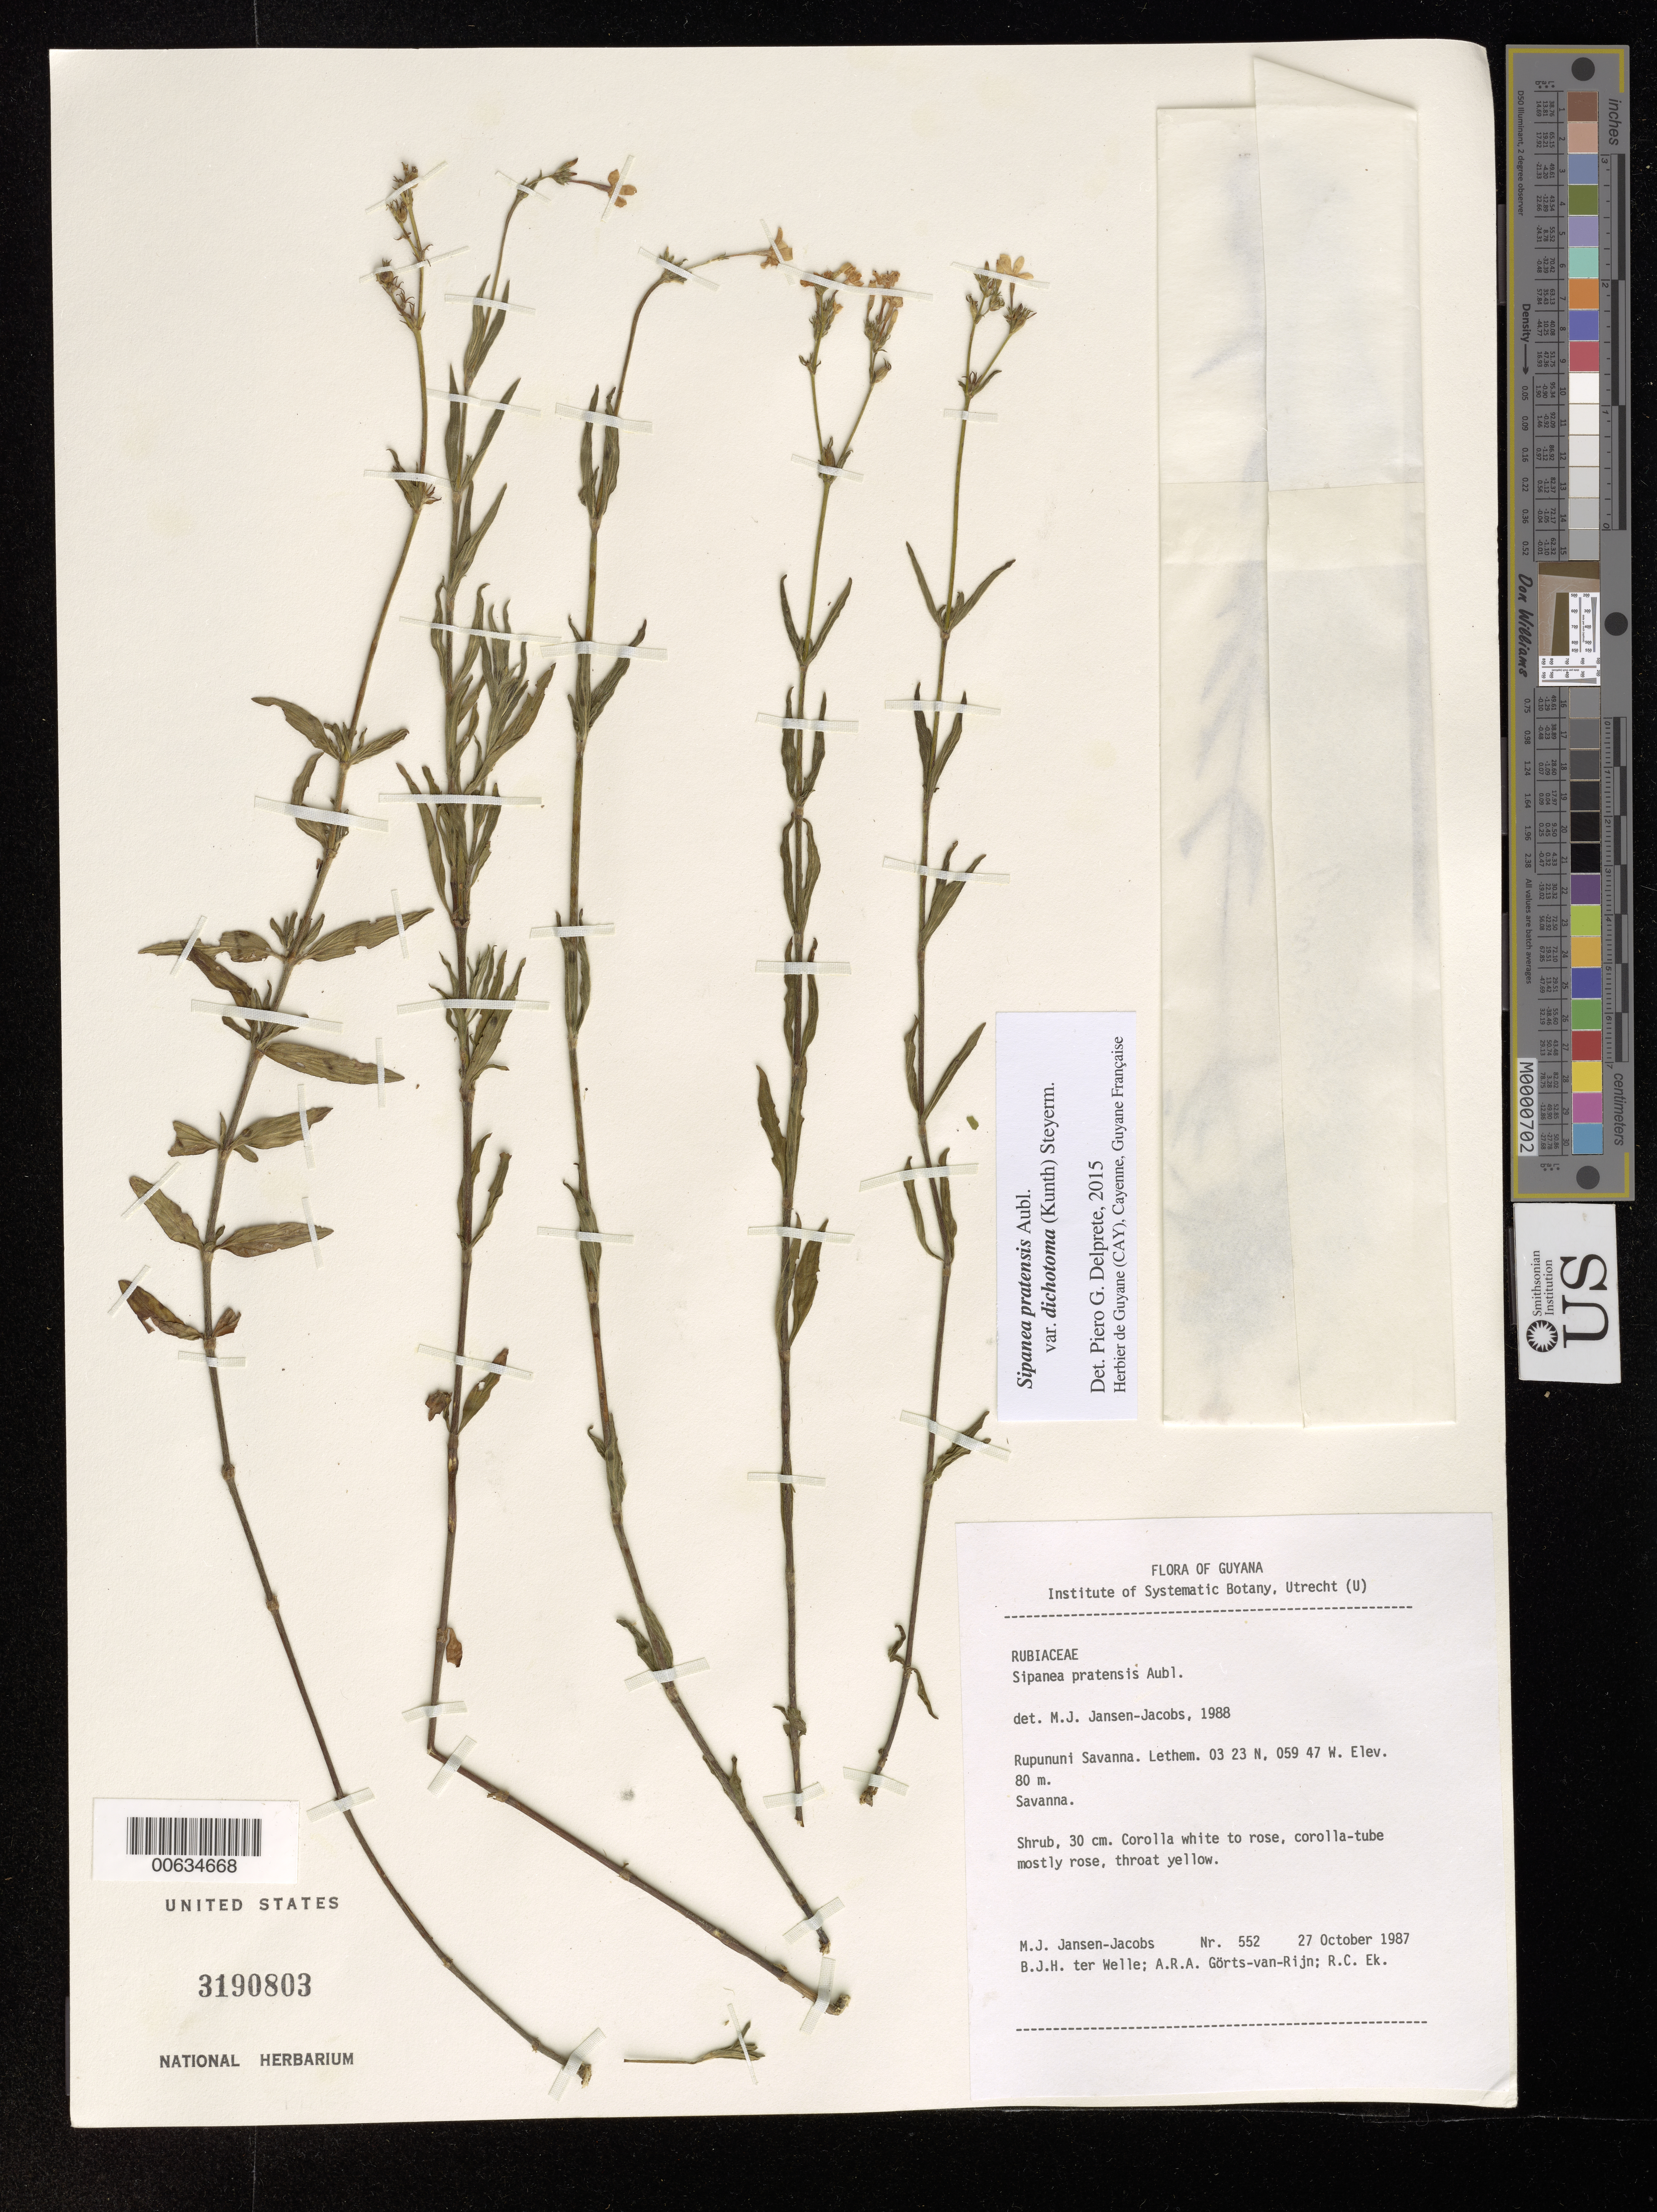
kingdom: Plantae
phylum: Tracheophyta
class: Magnoliopsida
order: Gentianales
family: Rubiaceae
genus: Sipanea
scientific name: Sipanea pratensis var. dichotoma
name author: (Kunth) Steyerm.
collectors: M. J. Jansen-Jacobs, B. Welle, A. .R. A. Görts-van Rijn & R. C. Ek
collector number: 552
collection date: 1987-10-27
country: Guyana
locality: Rupununi Savanna. Lethem. Savanna.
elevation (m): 80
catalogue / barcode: US 3190803